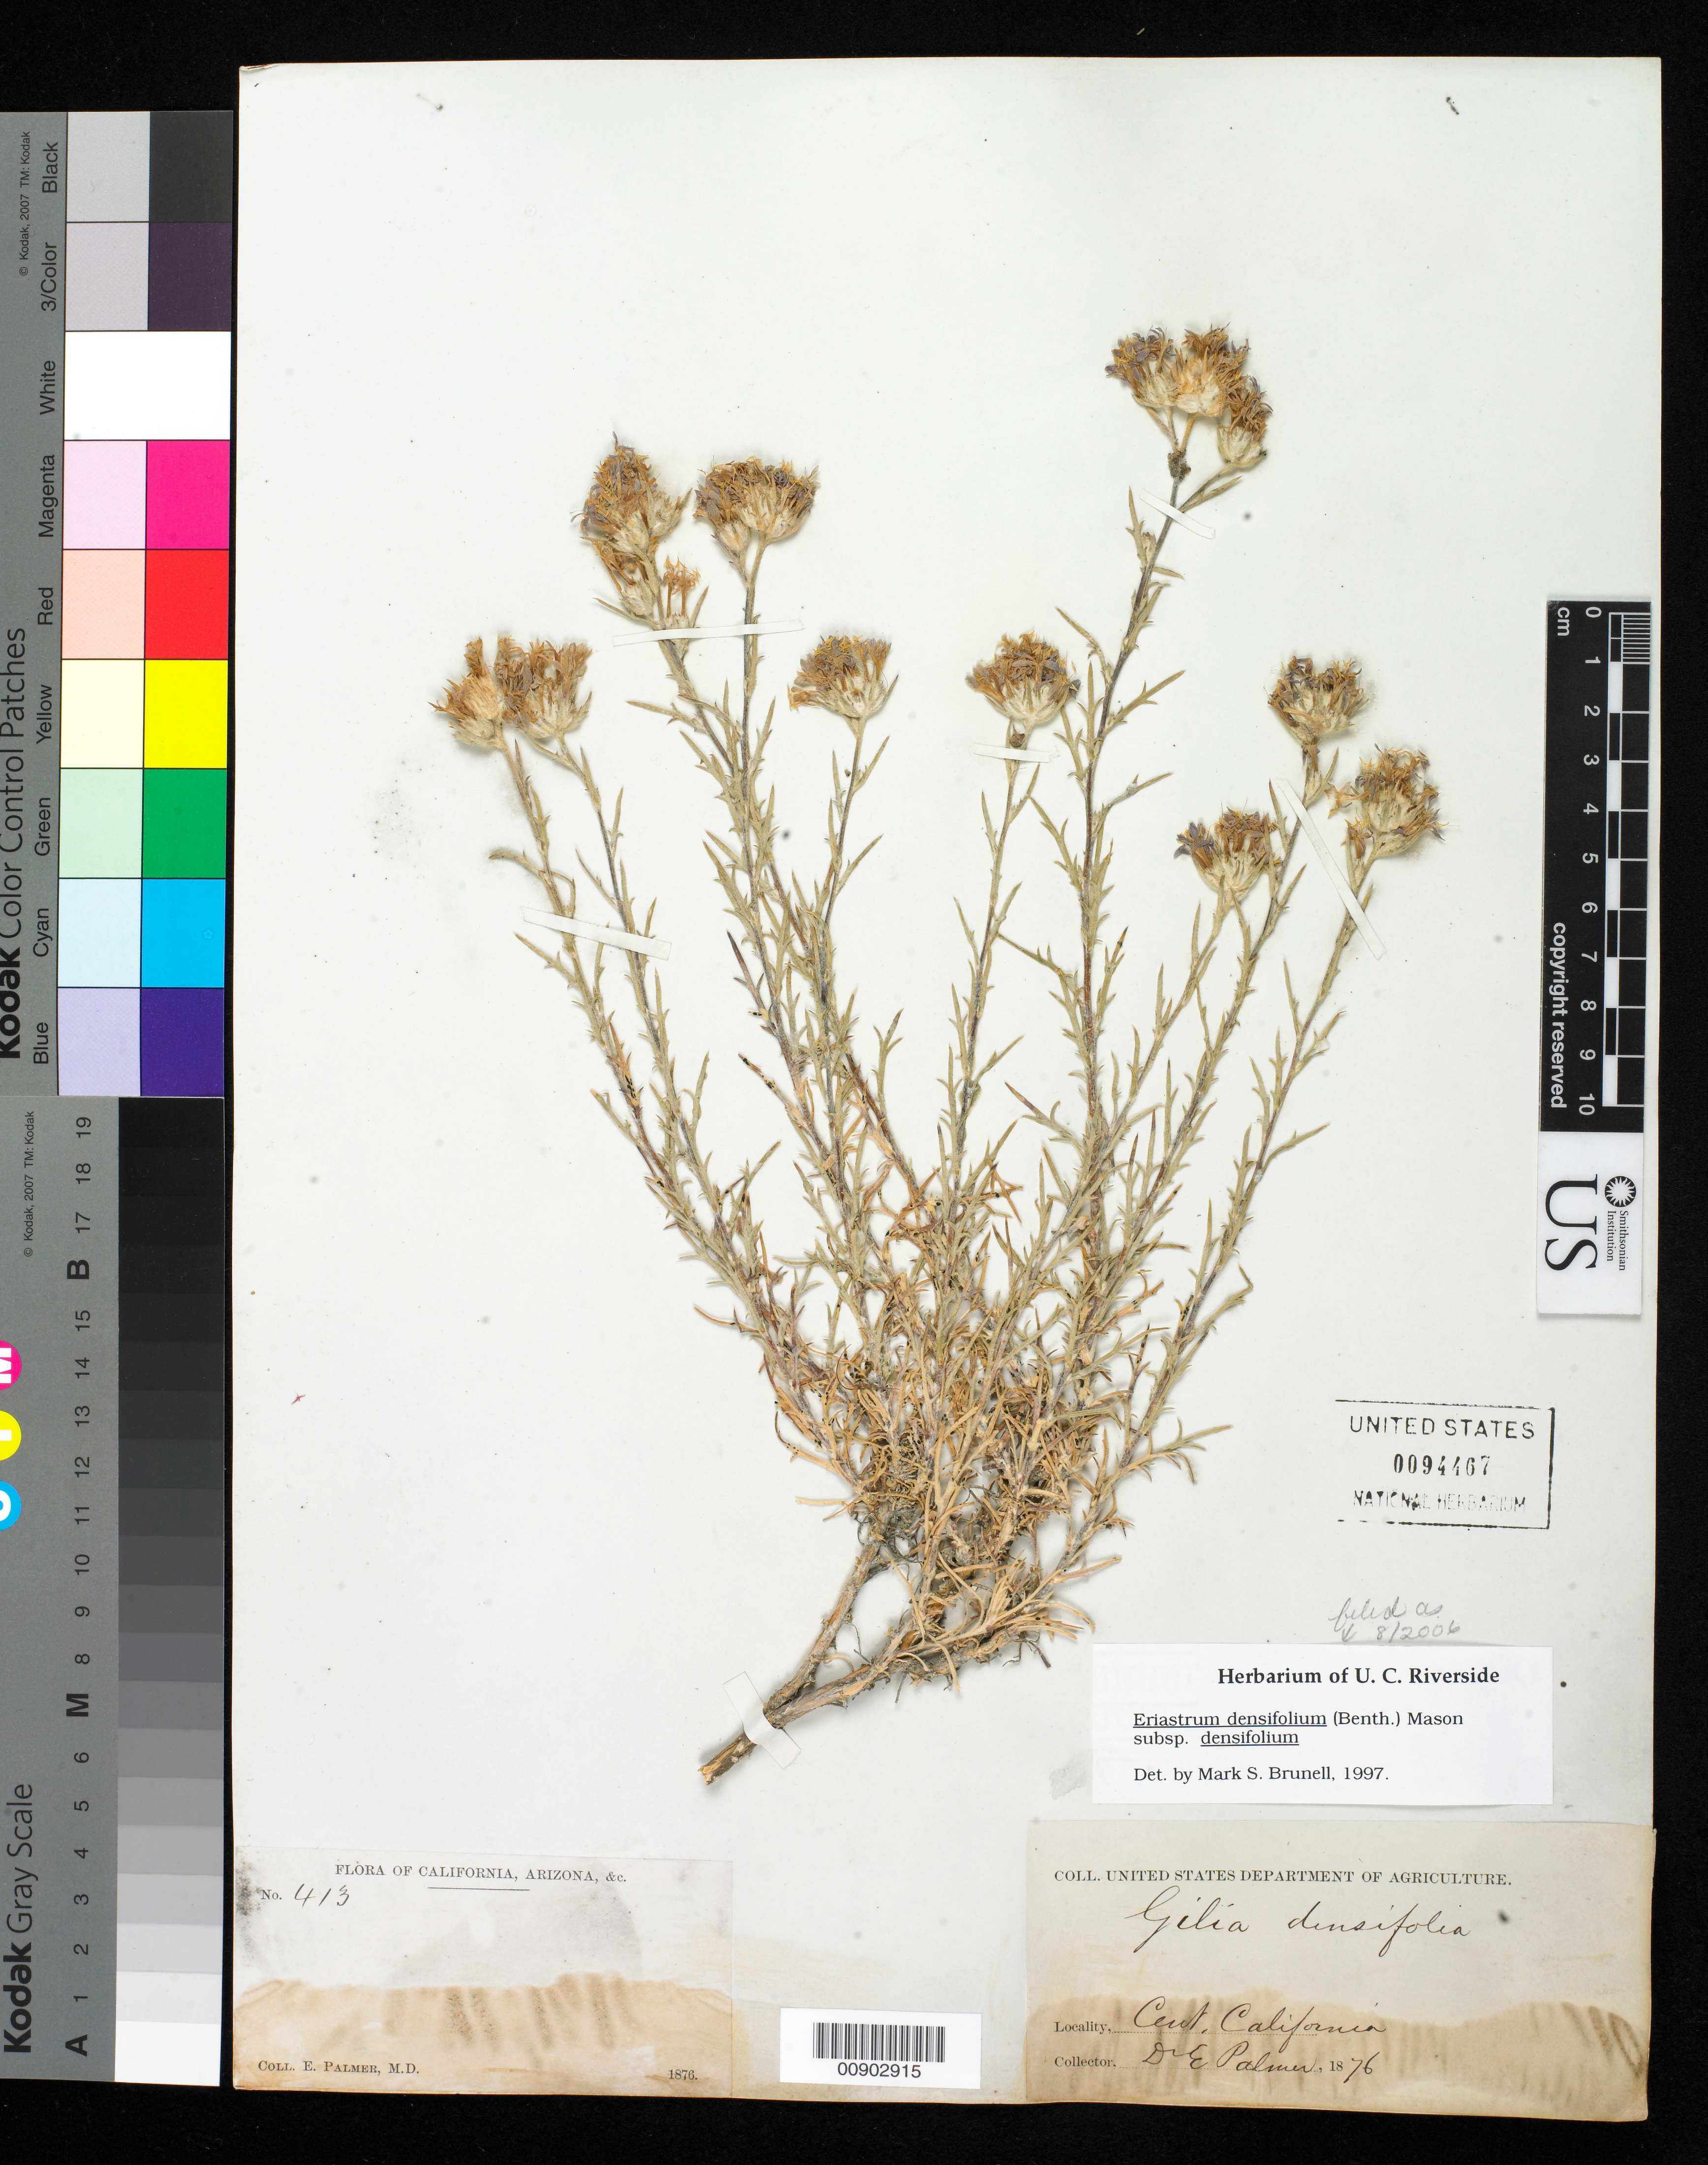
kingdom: Plantae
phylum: Tracheophyta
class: Magnoliopsida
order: Ericales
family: Polemoniaceae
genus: Eriastrum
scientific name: Eriastrum densifolium subsp. densifolium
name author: (Benth.) H. Mason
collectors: E. Palmer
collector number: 413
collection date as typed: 1876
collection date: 1876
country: United States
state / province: California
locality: Central California.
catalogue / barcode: US 94467